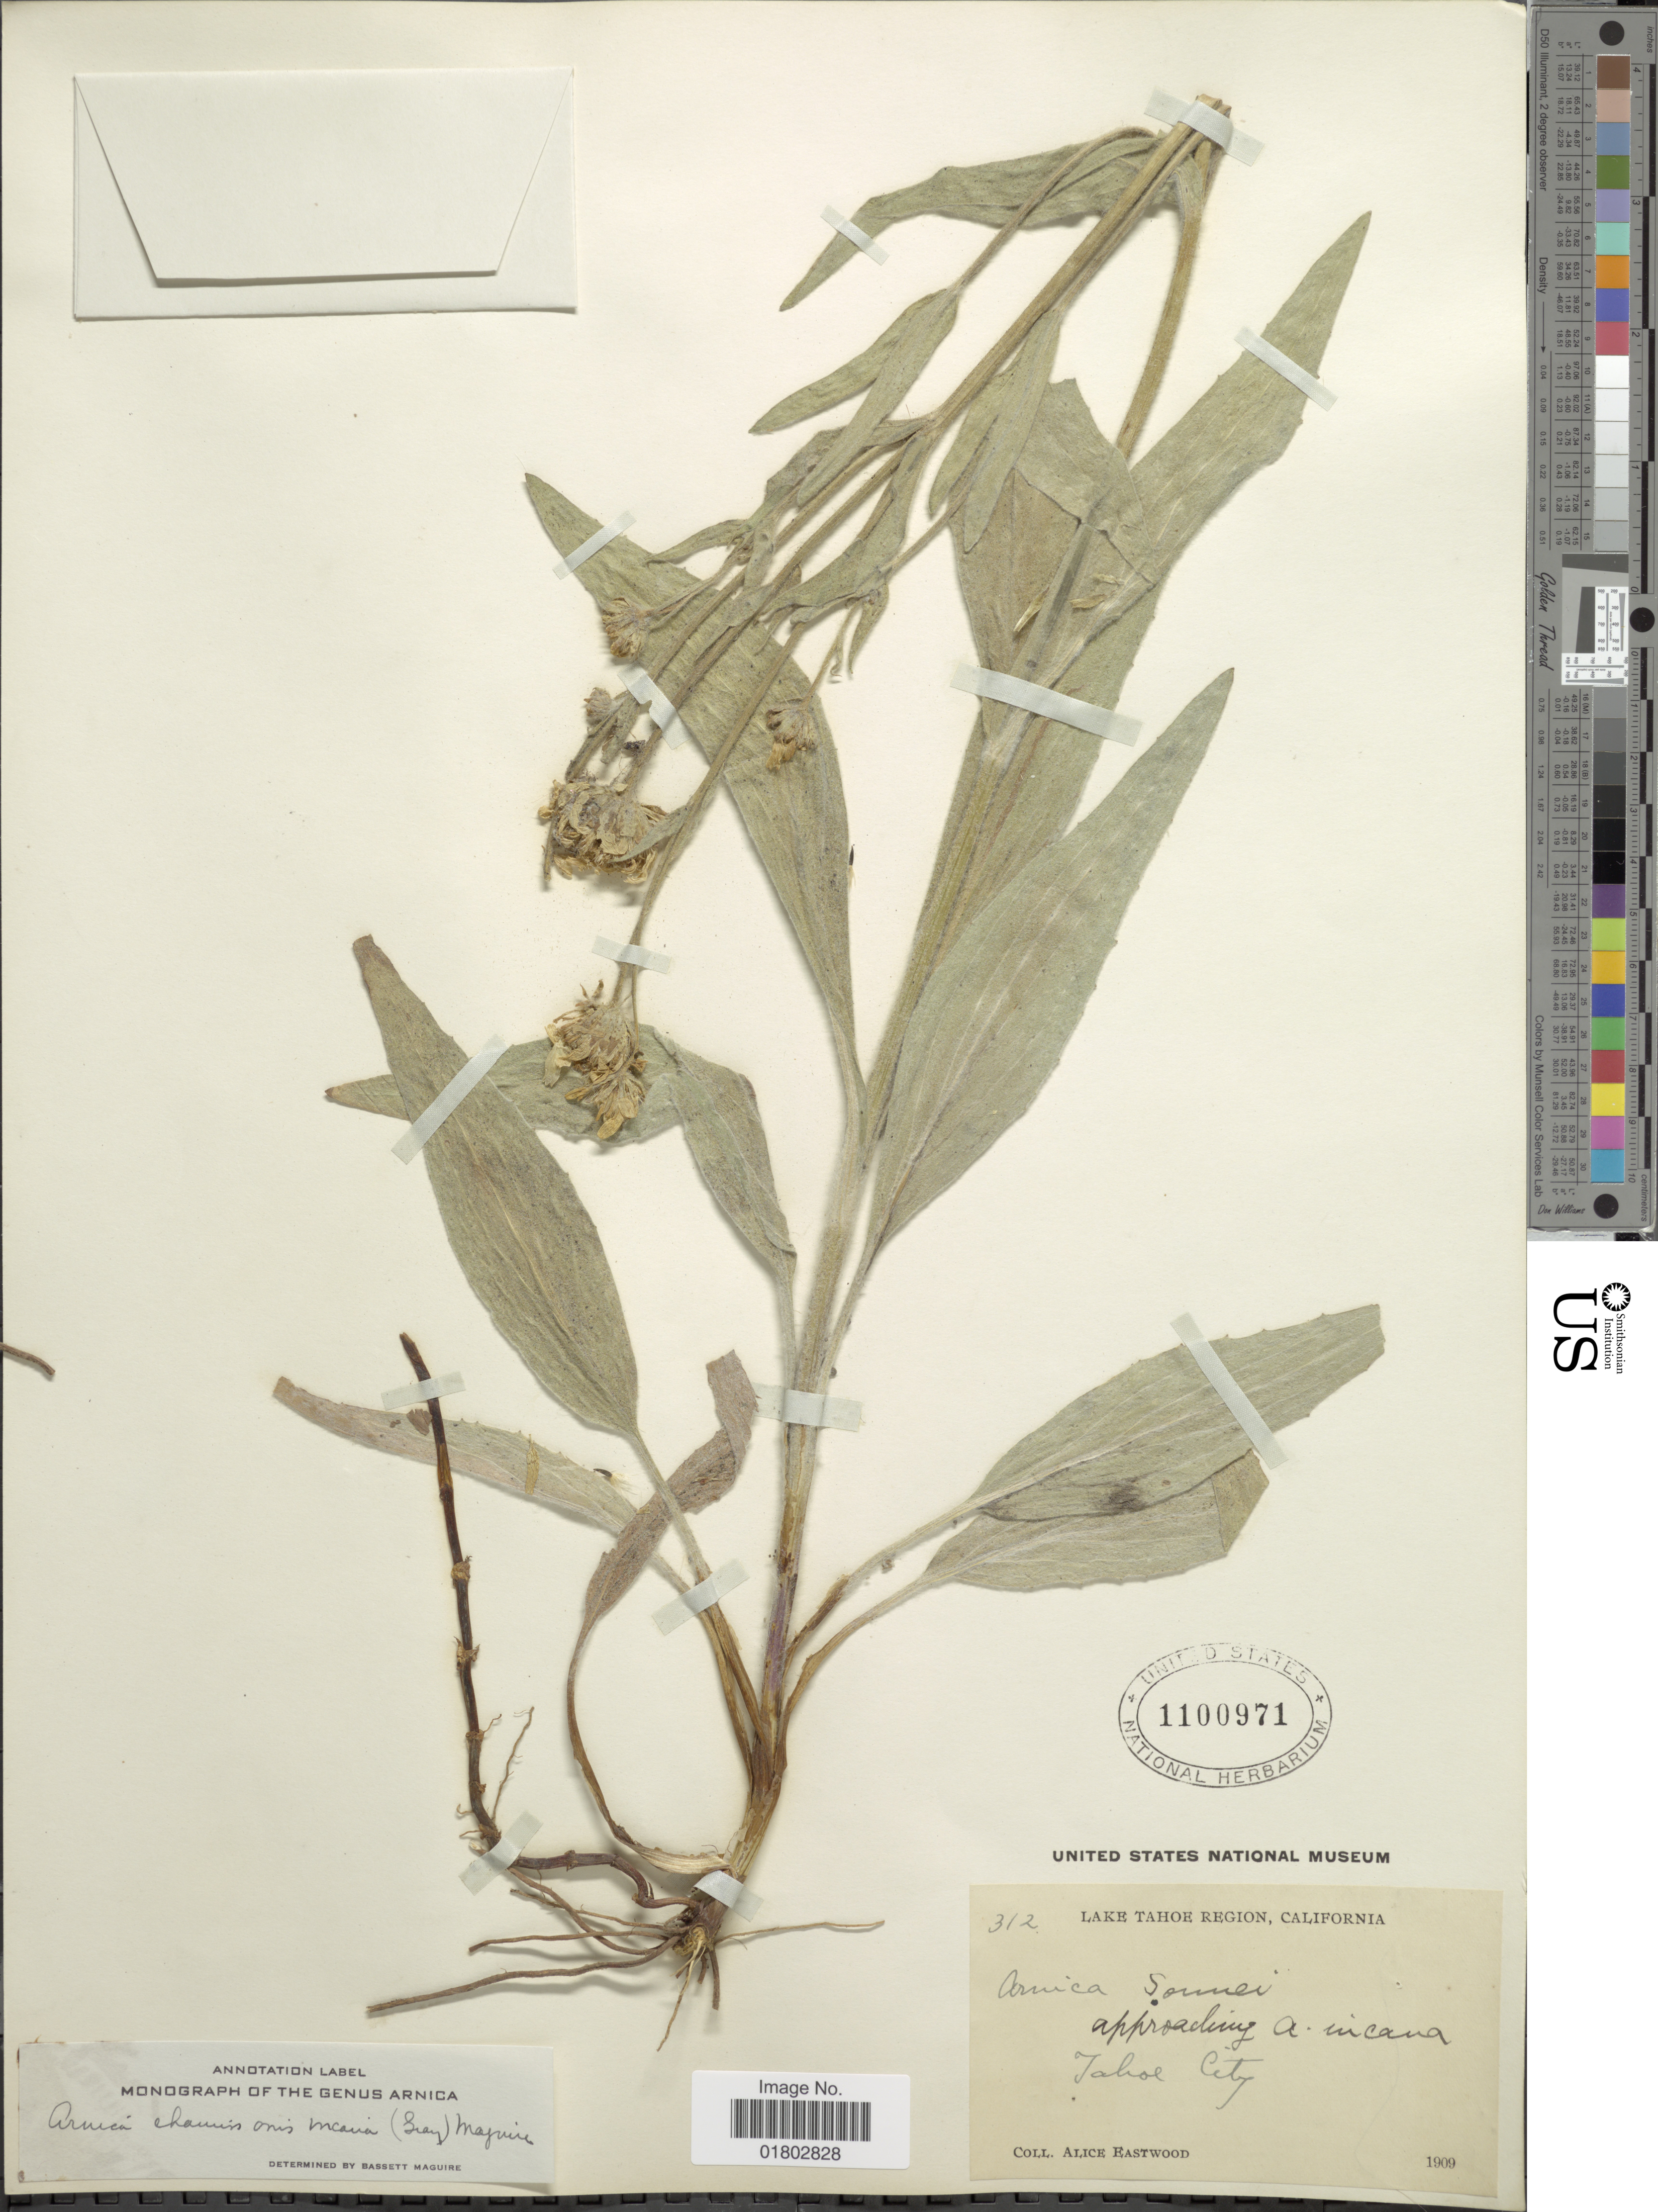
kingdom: Plantae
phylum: Tracheophyta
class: Magnoliopsida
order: Asterales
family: Asteraceae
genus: Arnica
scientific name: Arnica chamissonis subsp. incana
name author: (A. Gray) Maguire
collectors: A. Eastwood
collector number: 312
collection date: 1909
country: United States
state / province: California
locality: Glen Alpine Region, Tahoe City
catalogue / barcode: US 1100971